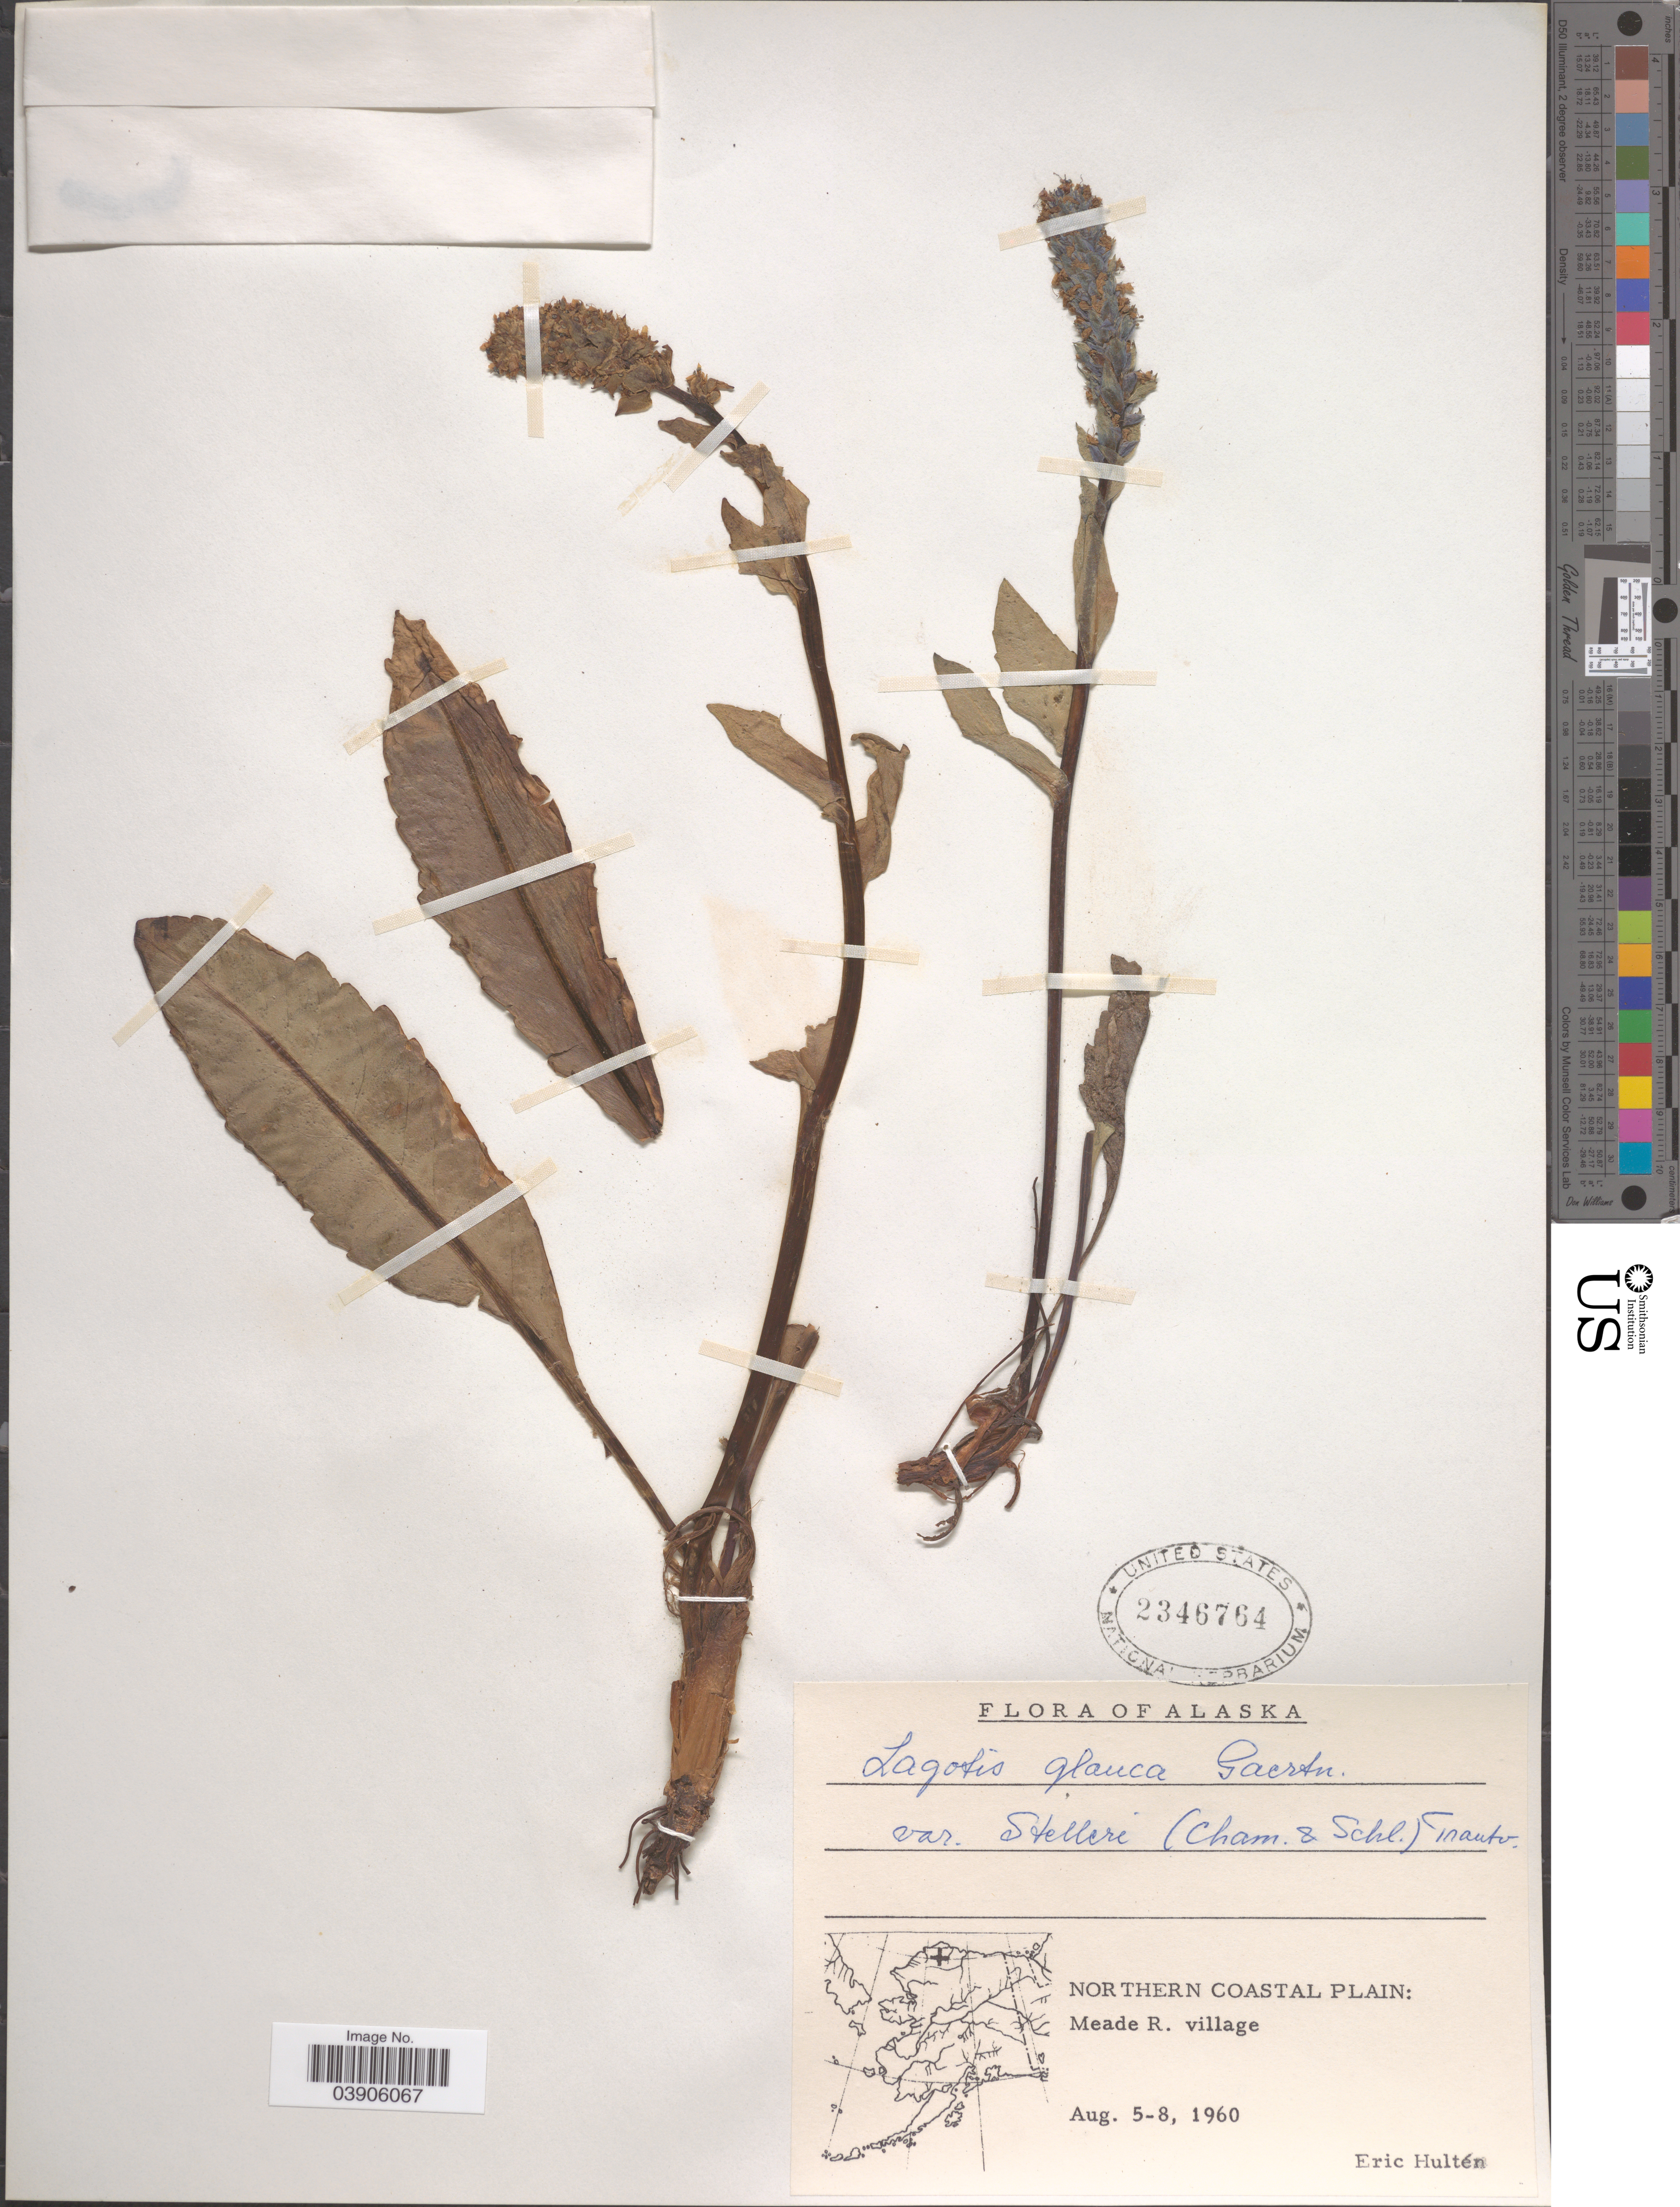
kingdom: Plantae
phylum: Tracheophyta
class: Magnoliopsida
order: Lamiales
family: Plantaginaceae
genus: Lagotis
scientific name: Lagotis glauca var. stelleri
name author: Trautv.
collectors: E. G. Hultén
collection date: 1960-08-05/1960-08-08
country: United States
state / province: Alaska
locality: Northern Coastal Plain: Meade R. village.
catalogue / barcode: US 2346764